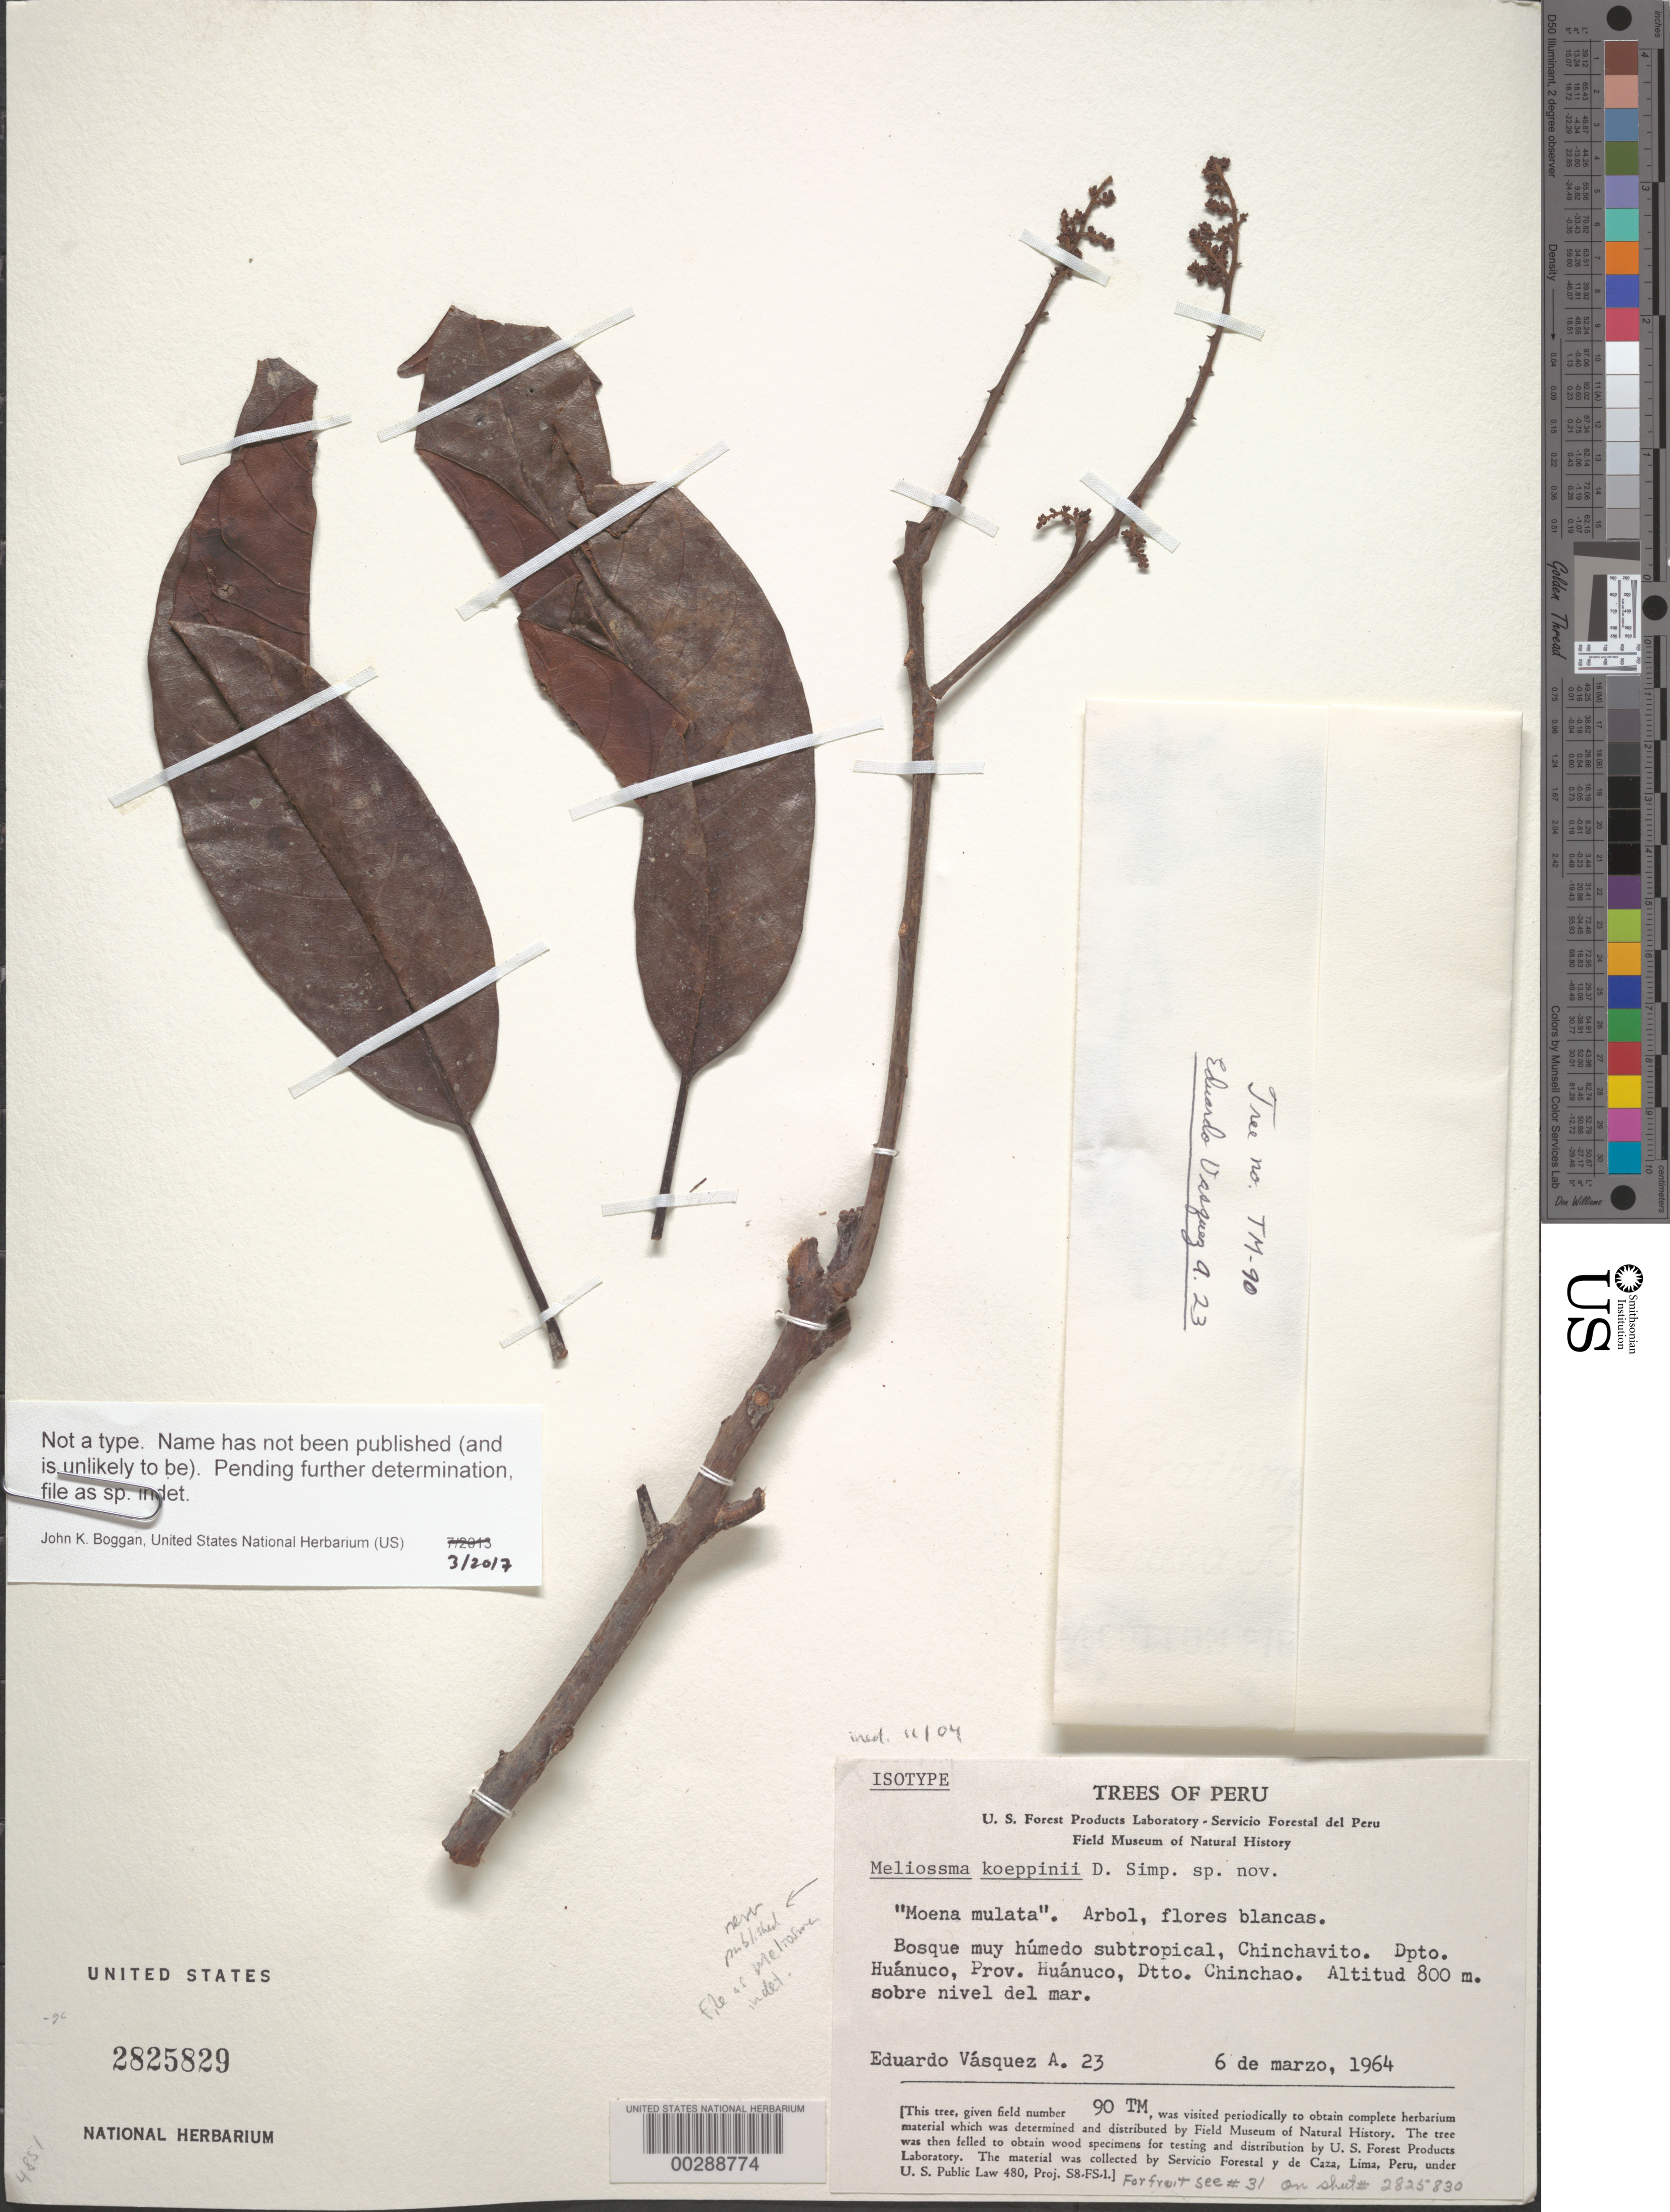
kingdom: Plantae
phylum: Tracheophyta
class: Magnoliopsida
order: Proteales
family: Sabiaceae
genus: Meliosma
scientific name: Meliosma sp.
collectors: E. Vasquez A.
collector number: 23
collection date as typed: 06 Mar 1964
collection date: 1964-03-06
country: Peru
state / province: Huánuco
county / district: Huánuco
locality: Chinchao District, Chinchavito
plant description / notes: According to label, isotype of "Meliosma koeppinii D. Simps. sp. nov." but that name apparently never published.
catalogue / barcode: US 2825829